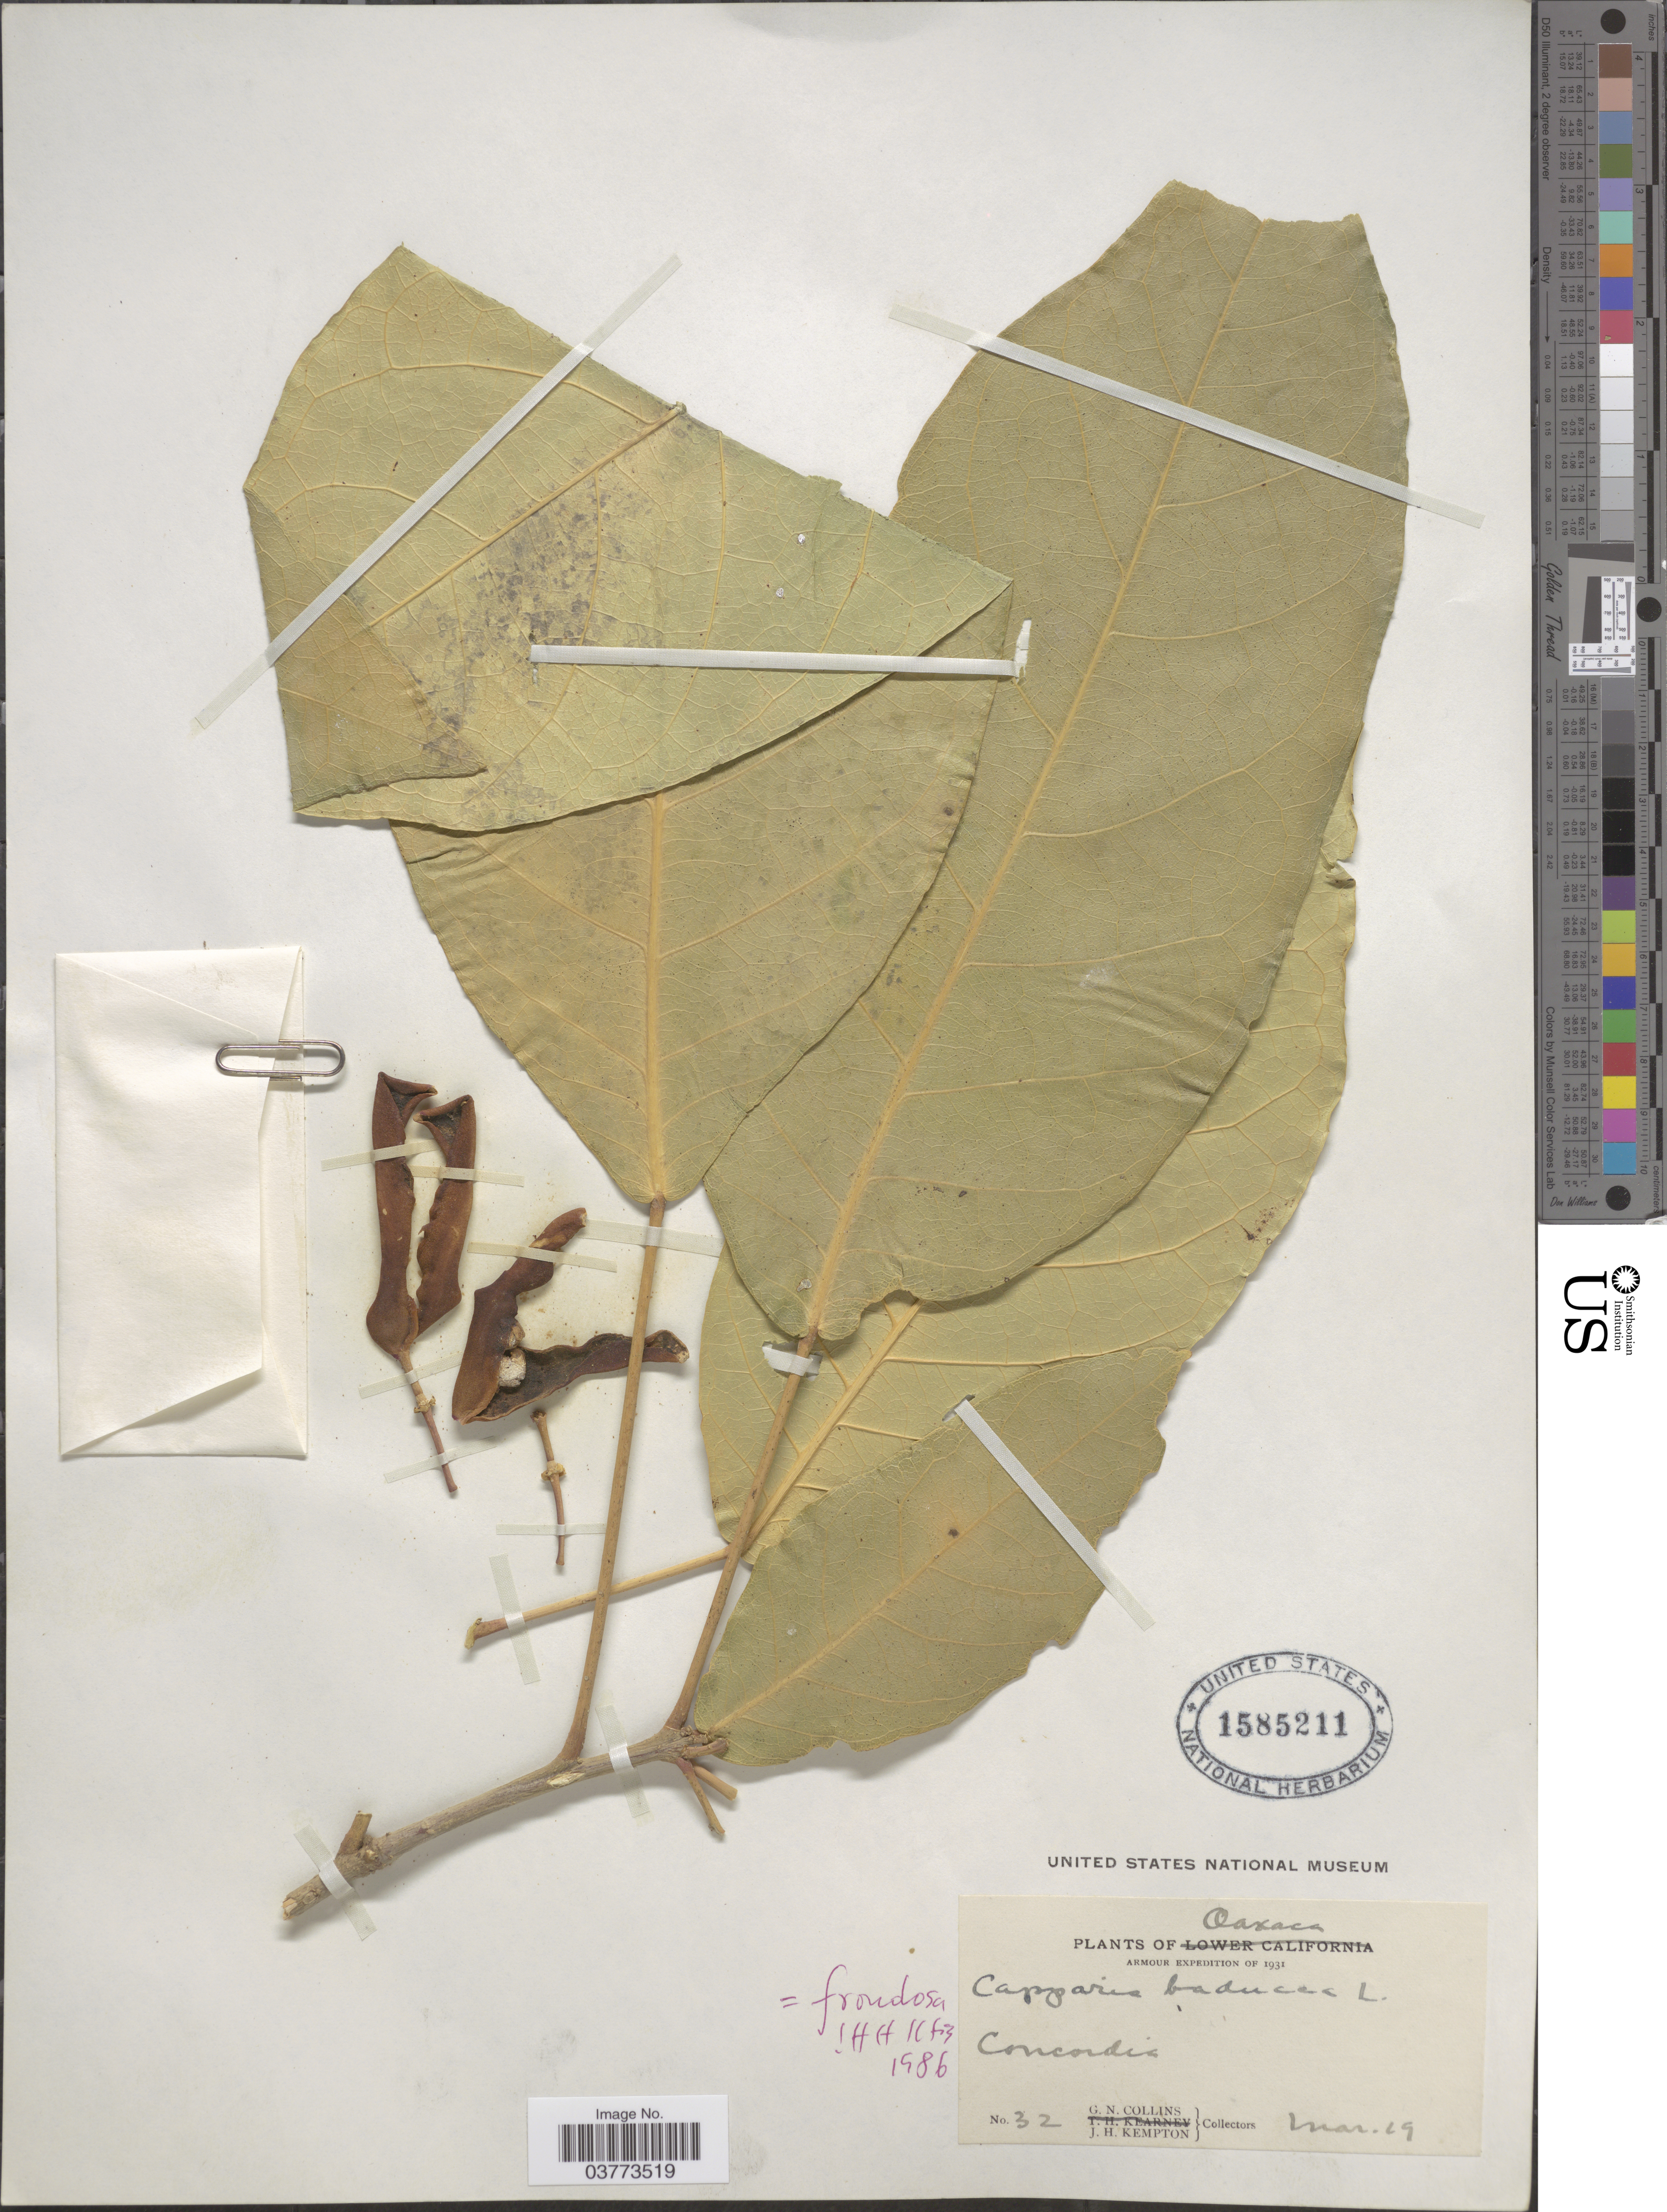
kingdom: Plantae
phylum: Tracheophyta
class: Magnoliopsida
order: Brassicales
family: Capparaceae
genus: Capparidastrum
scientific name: Capparidastrum frondosum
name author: (Jacq.) Cornejo & Iltis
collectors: G. Collins & J. H. Kempton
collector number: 32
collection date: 1931-03-29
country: Mexico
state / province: Oaxaca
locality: Concordia.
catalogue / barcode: US 1585211